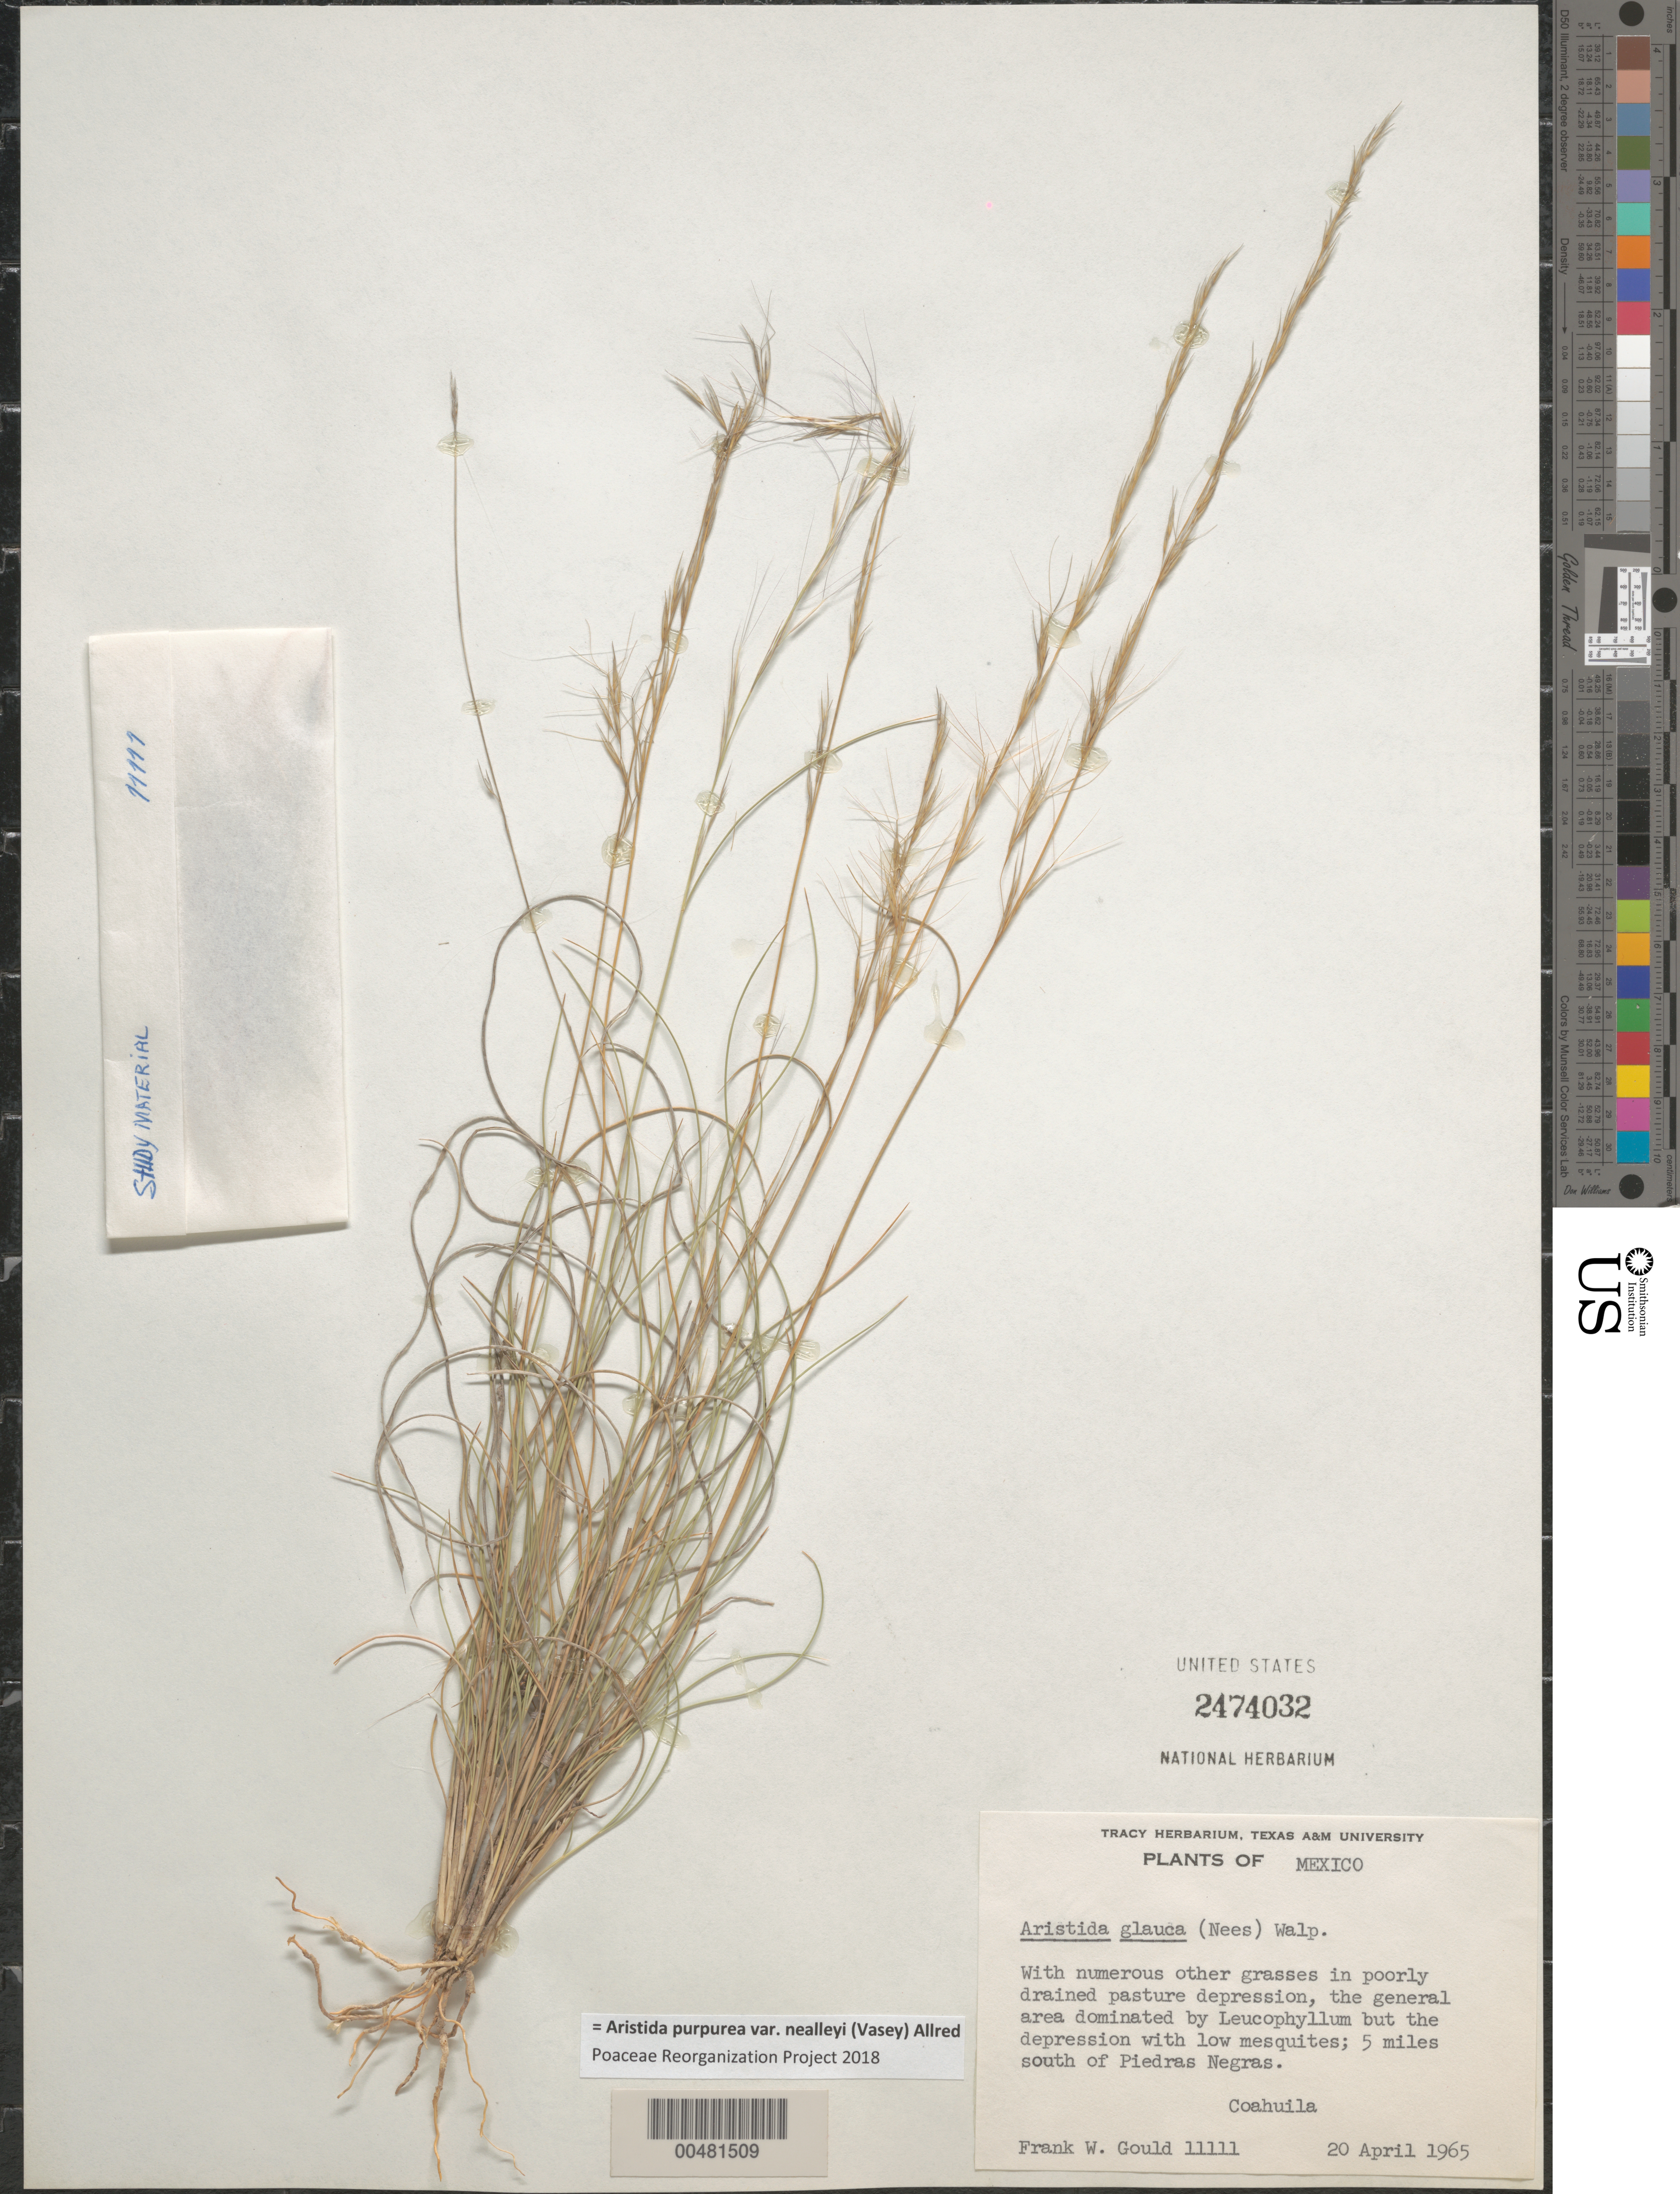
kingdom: Plantae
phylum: Tracheophyta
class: Liliopsida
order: Poales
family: Poaceae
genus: Aristida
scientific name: Aristida purpurea var. nealleyi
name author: (Vasey) Allred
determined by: Poaceae Reorganization Project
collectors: F. W. Gould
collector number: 11111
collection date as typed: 20 Apr 1965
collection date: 1965-04-20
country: Mexico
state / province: Coahuila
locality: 5 mi S of Piedras Negras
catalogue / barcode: US 2474032